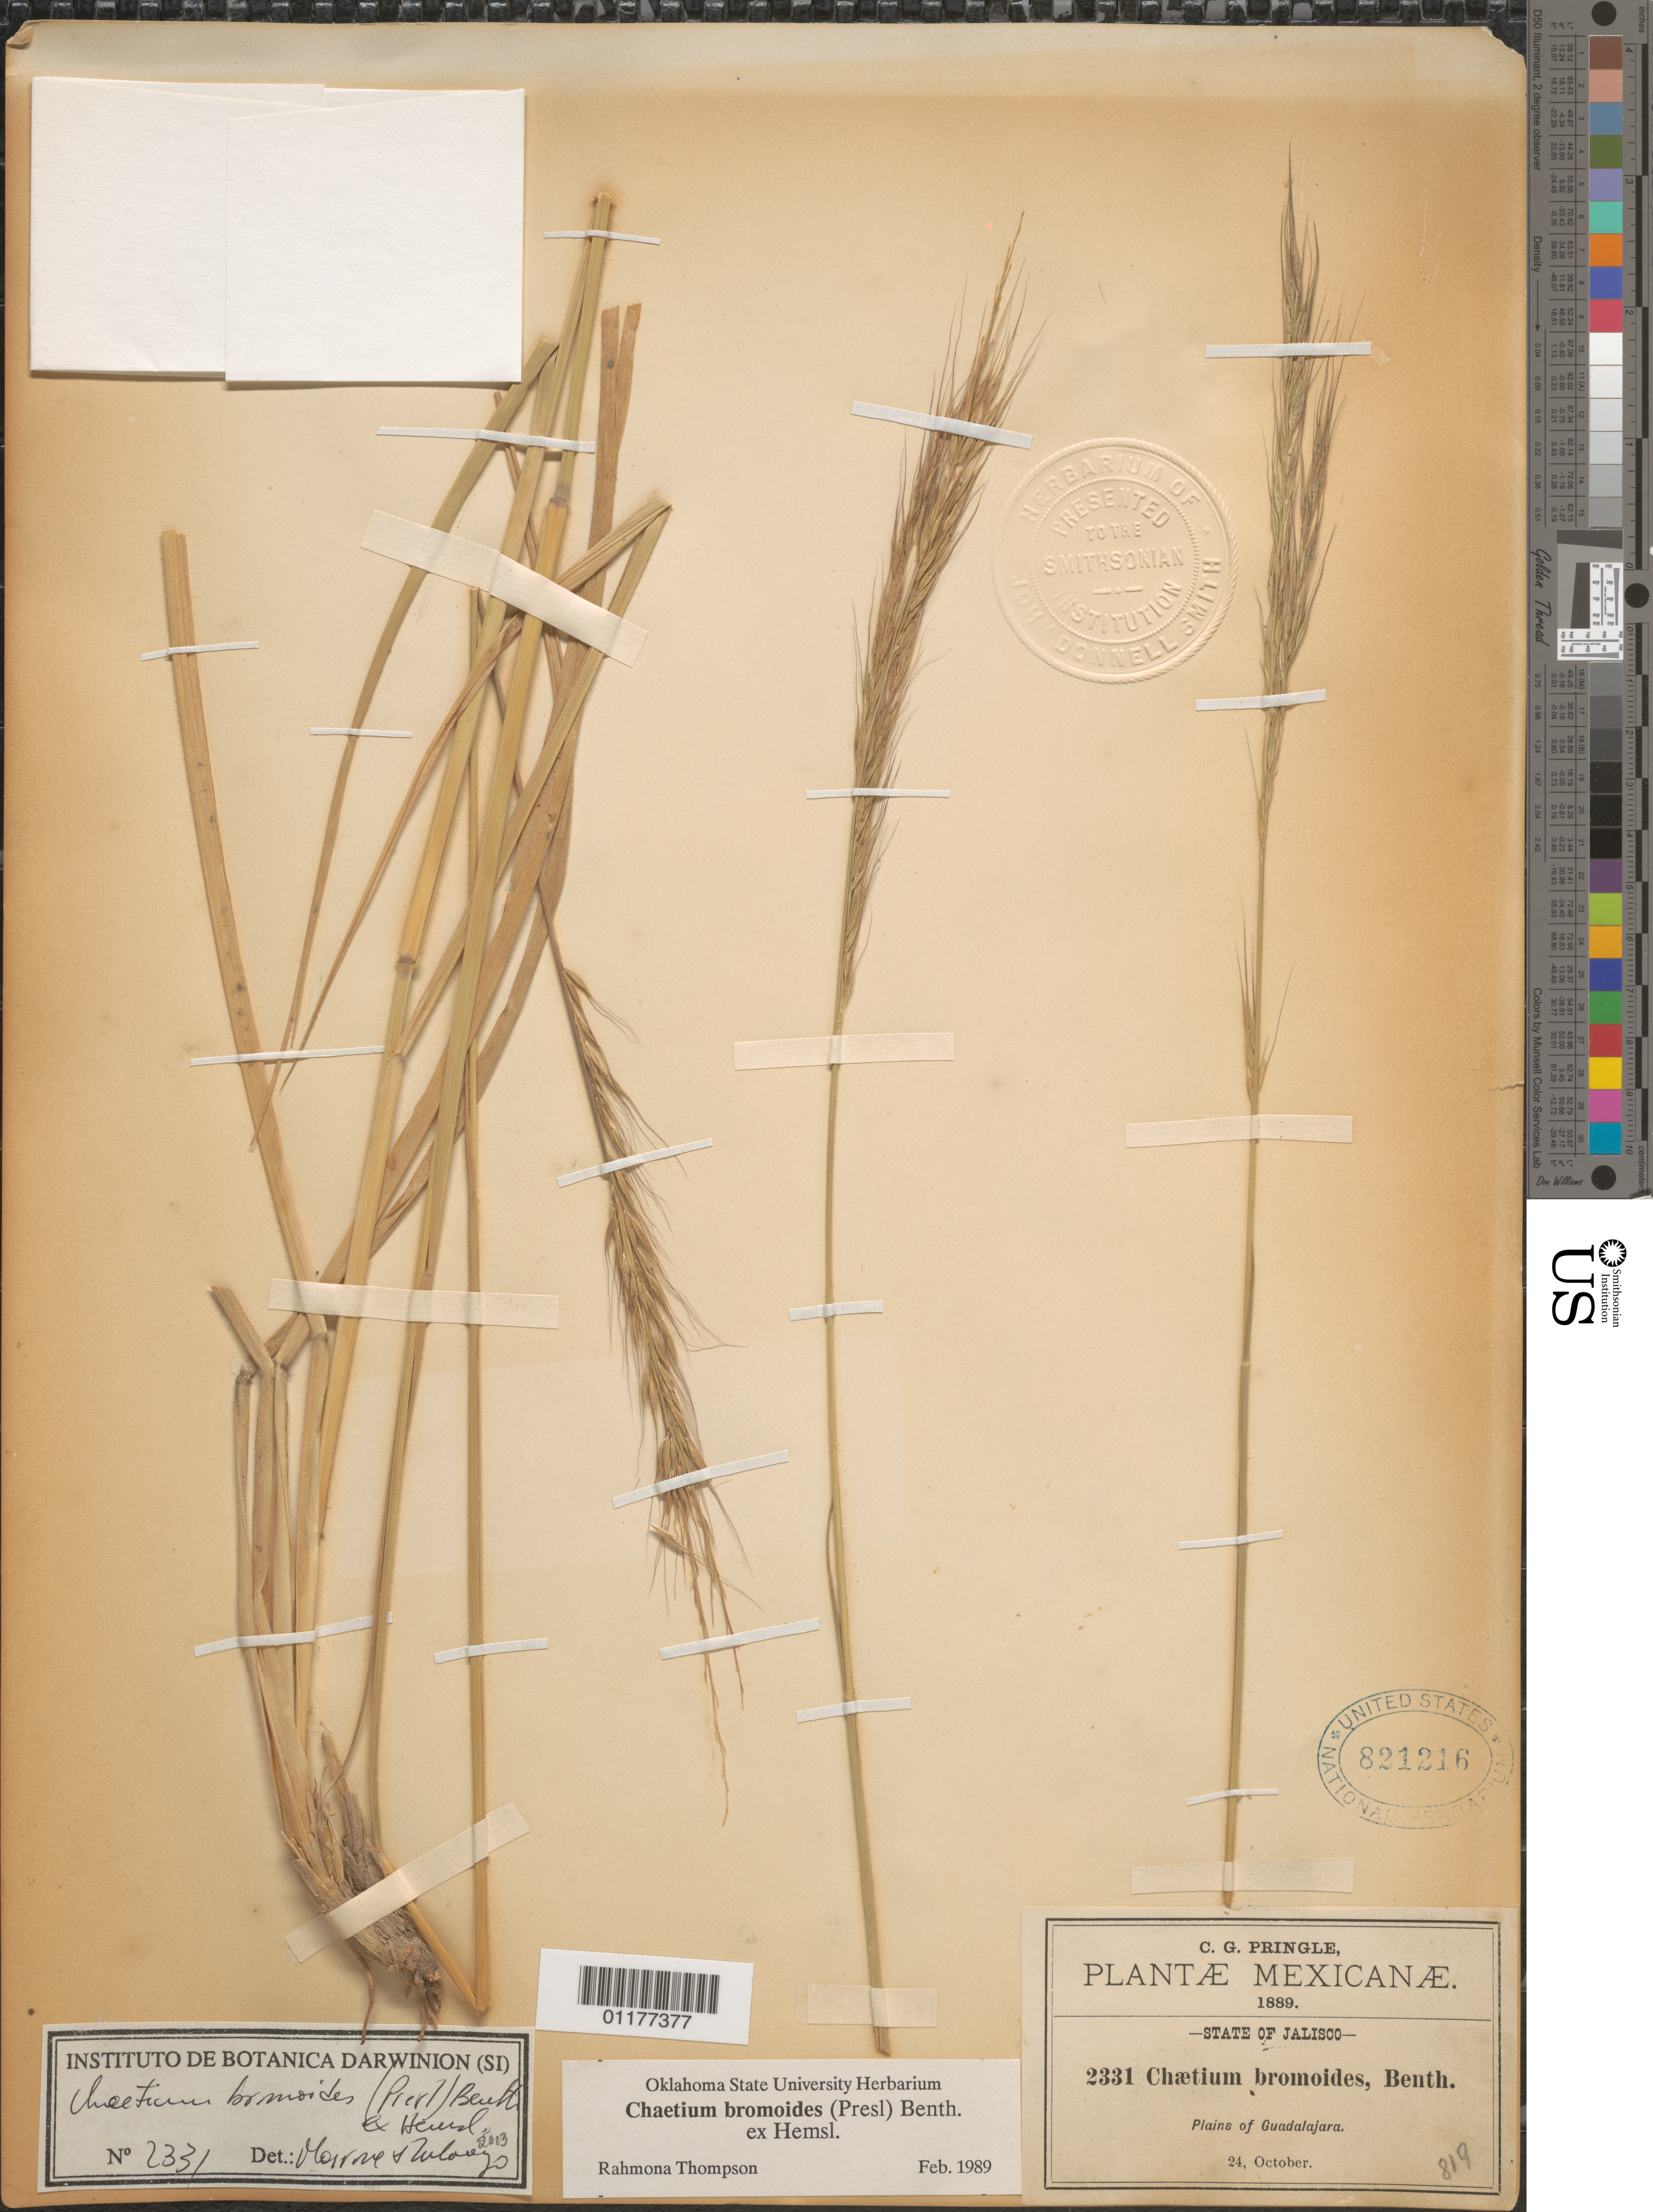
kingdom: Plantae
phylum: Tracheophyta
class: Liliopsida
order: Poales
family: Poaceae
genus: Chaetium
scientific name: Chaetium bromoides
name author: (J. Presl) Benth. ex Hemsl.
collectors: C. G. Pringle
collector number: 2331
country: Mexico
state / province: Jalisco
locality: Guadalajara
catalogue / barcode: US 8221216